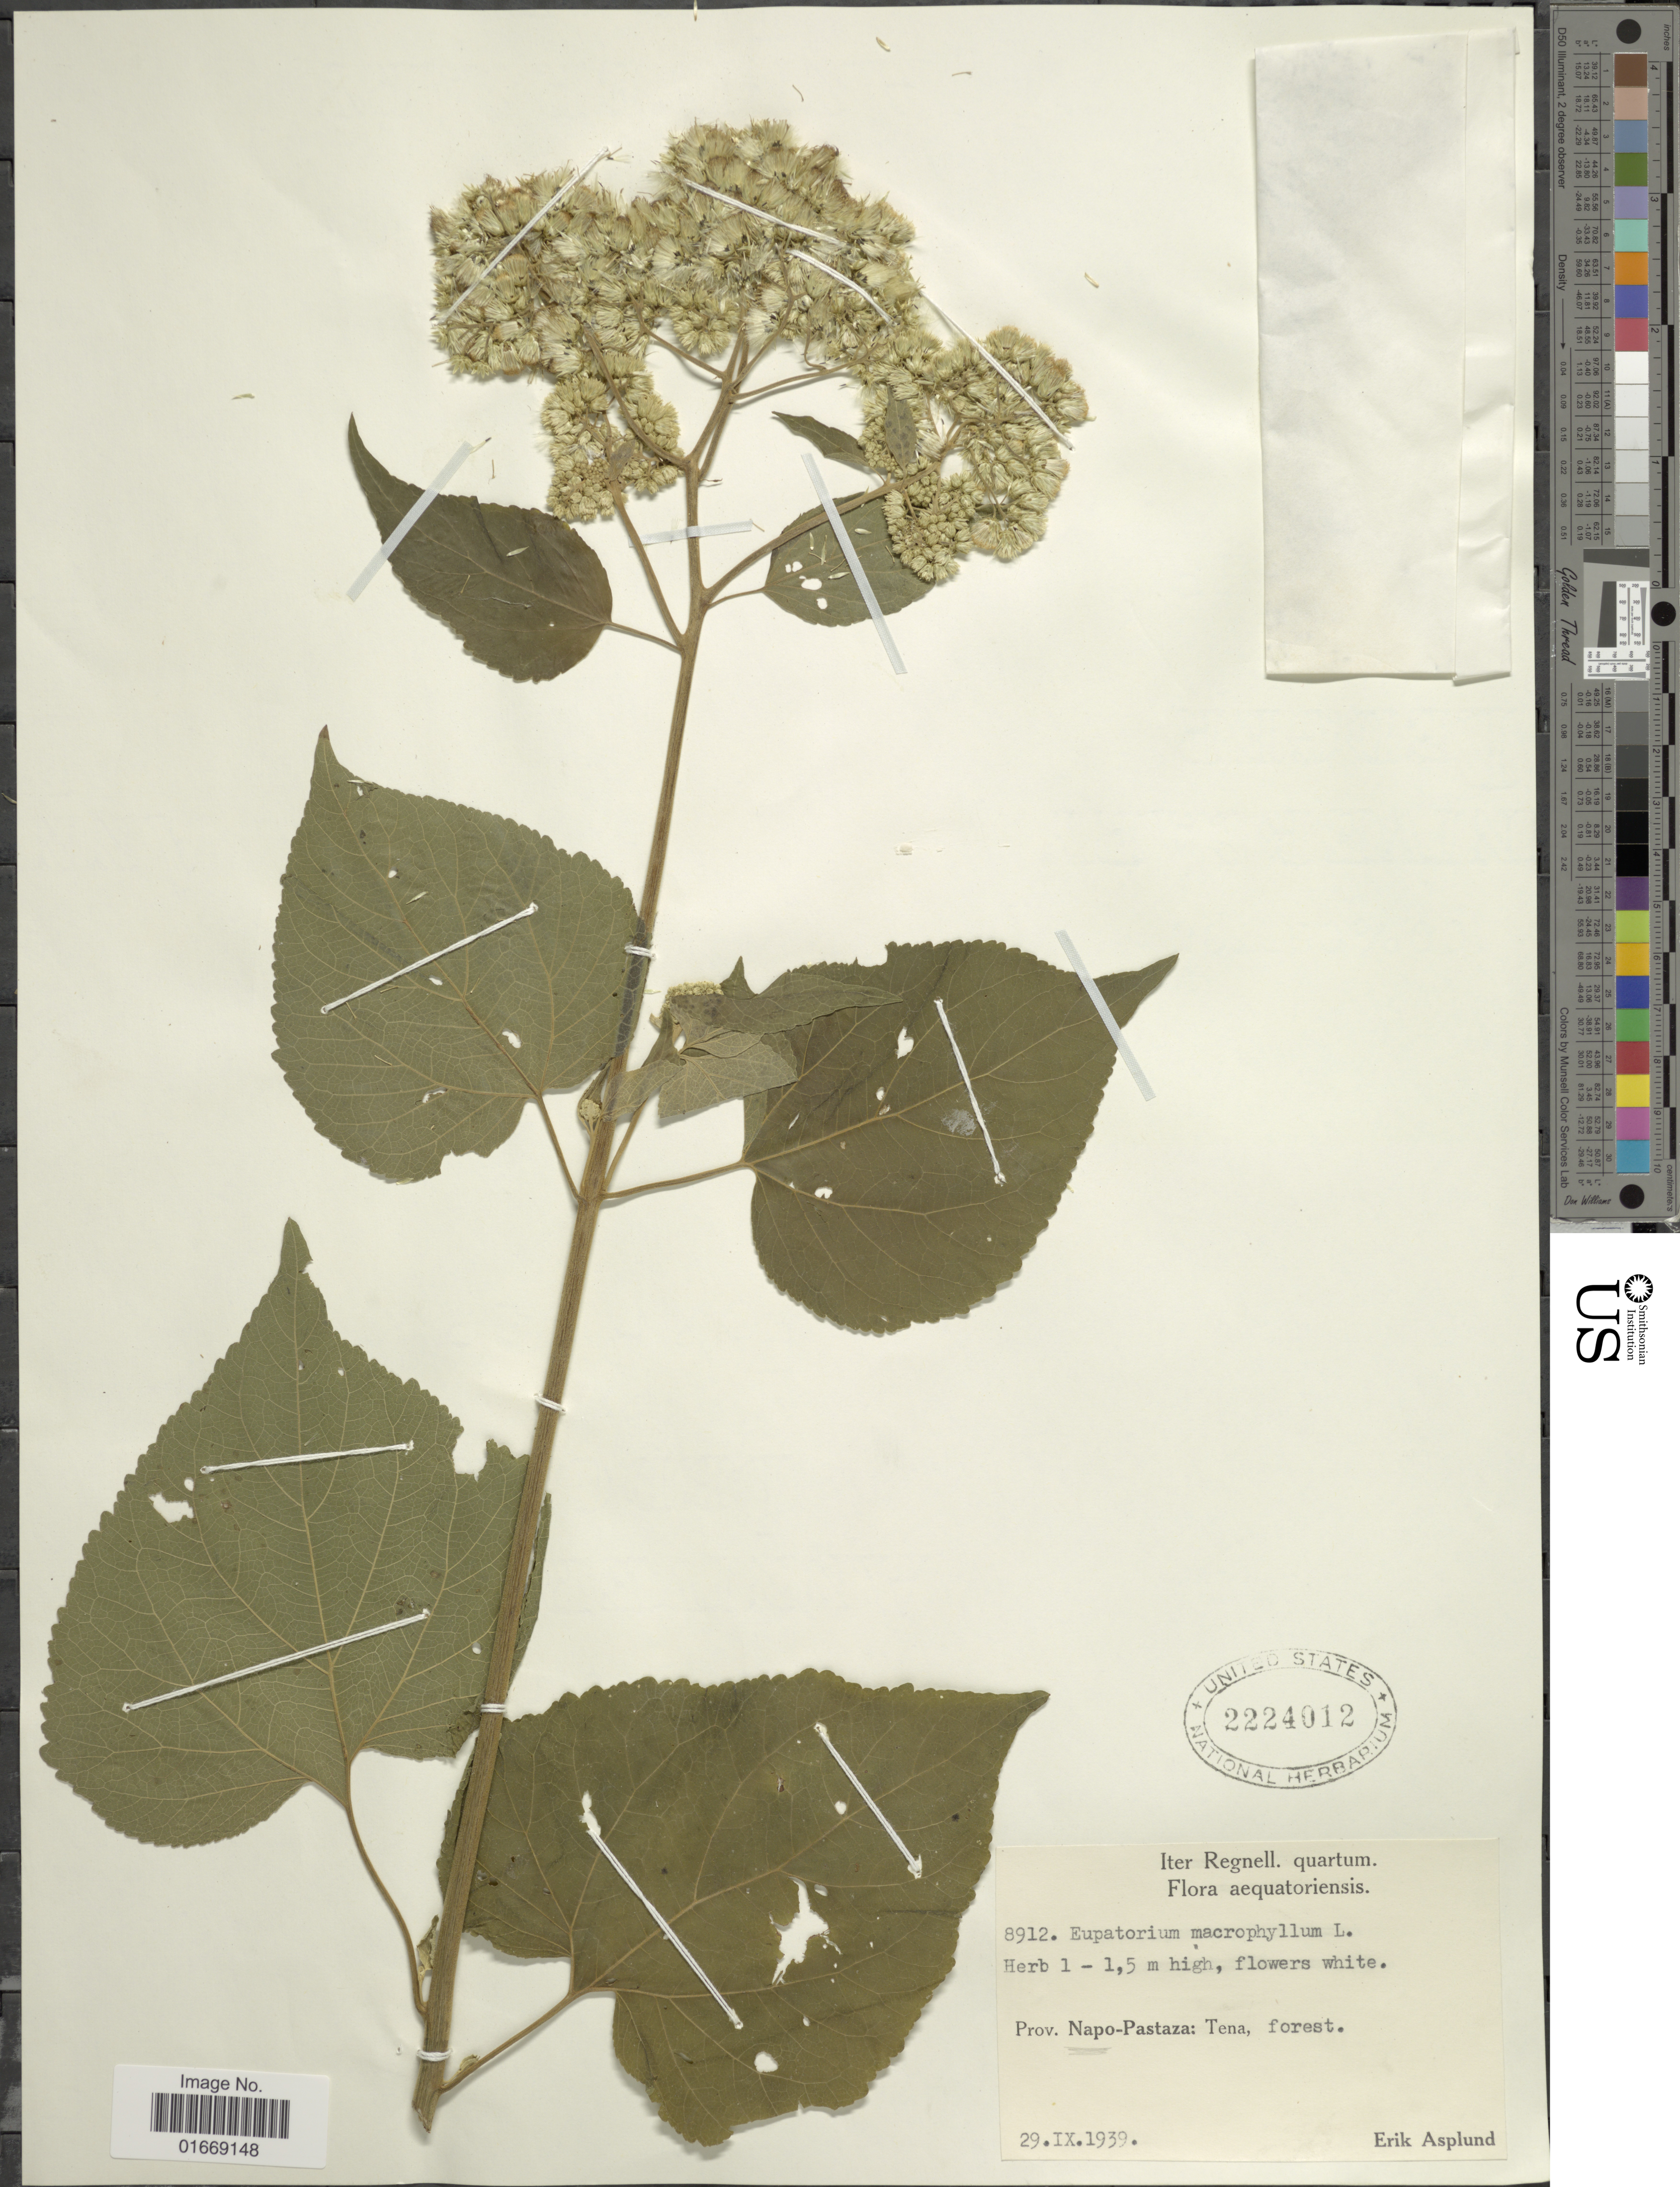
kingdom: Plantae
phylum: Tracheophyta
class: Magnoliopsida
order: Asterales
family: Asteraceae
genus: Hebeclinium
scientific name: Hebeclinium macrophyllum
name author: (L.) DC.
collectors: E. Asplund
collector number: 8912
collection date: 1939-09-29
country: Ecuador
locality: Prov. Napo-Pastaza, Tena forest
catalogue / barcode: US 2224012